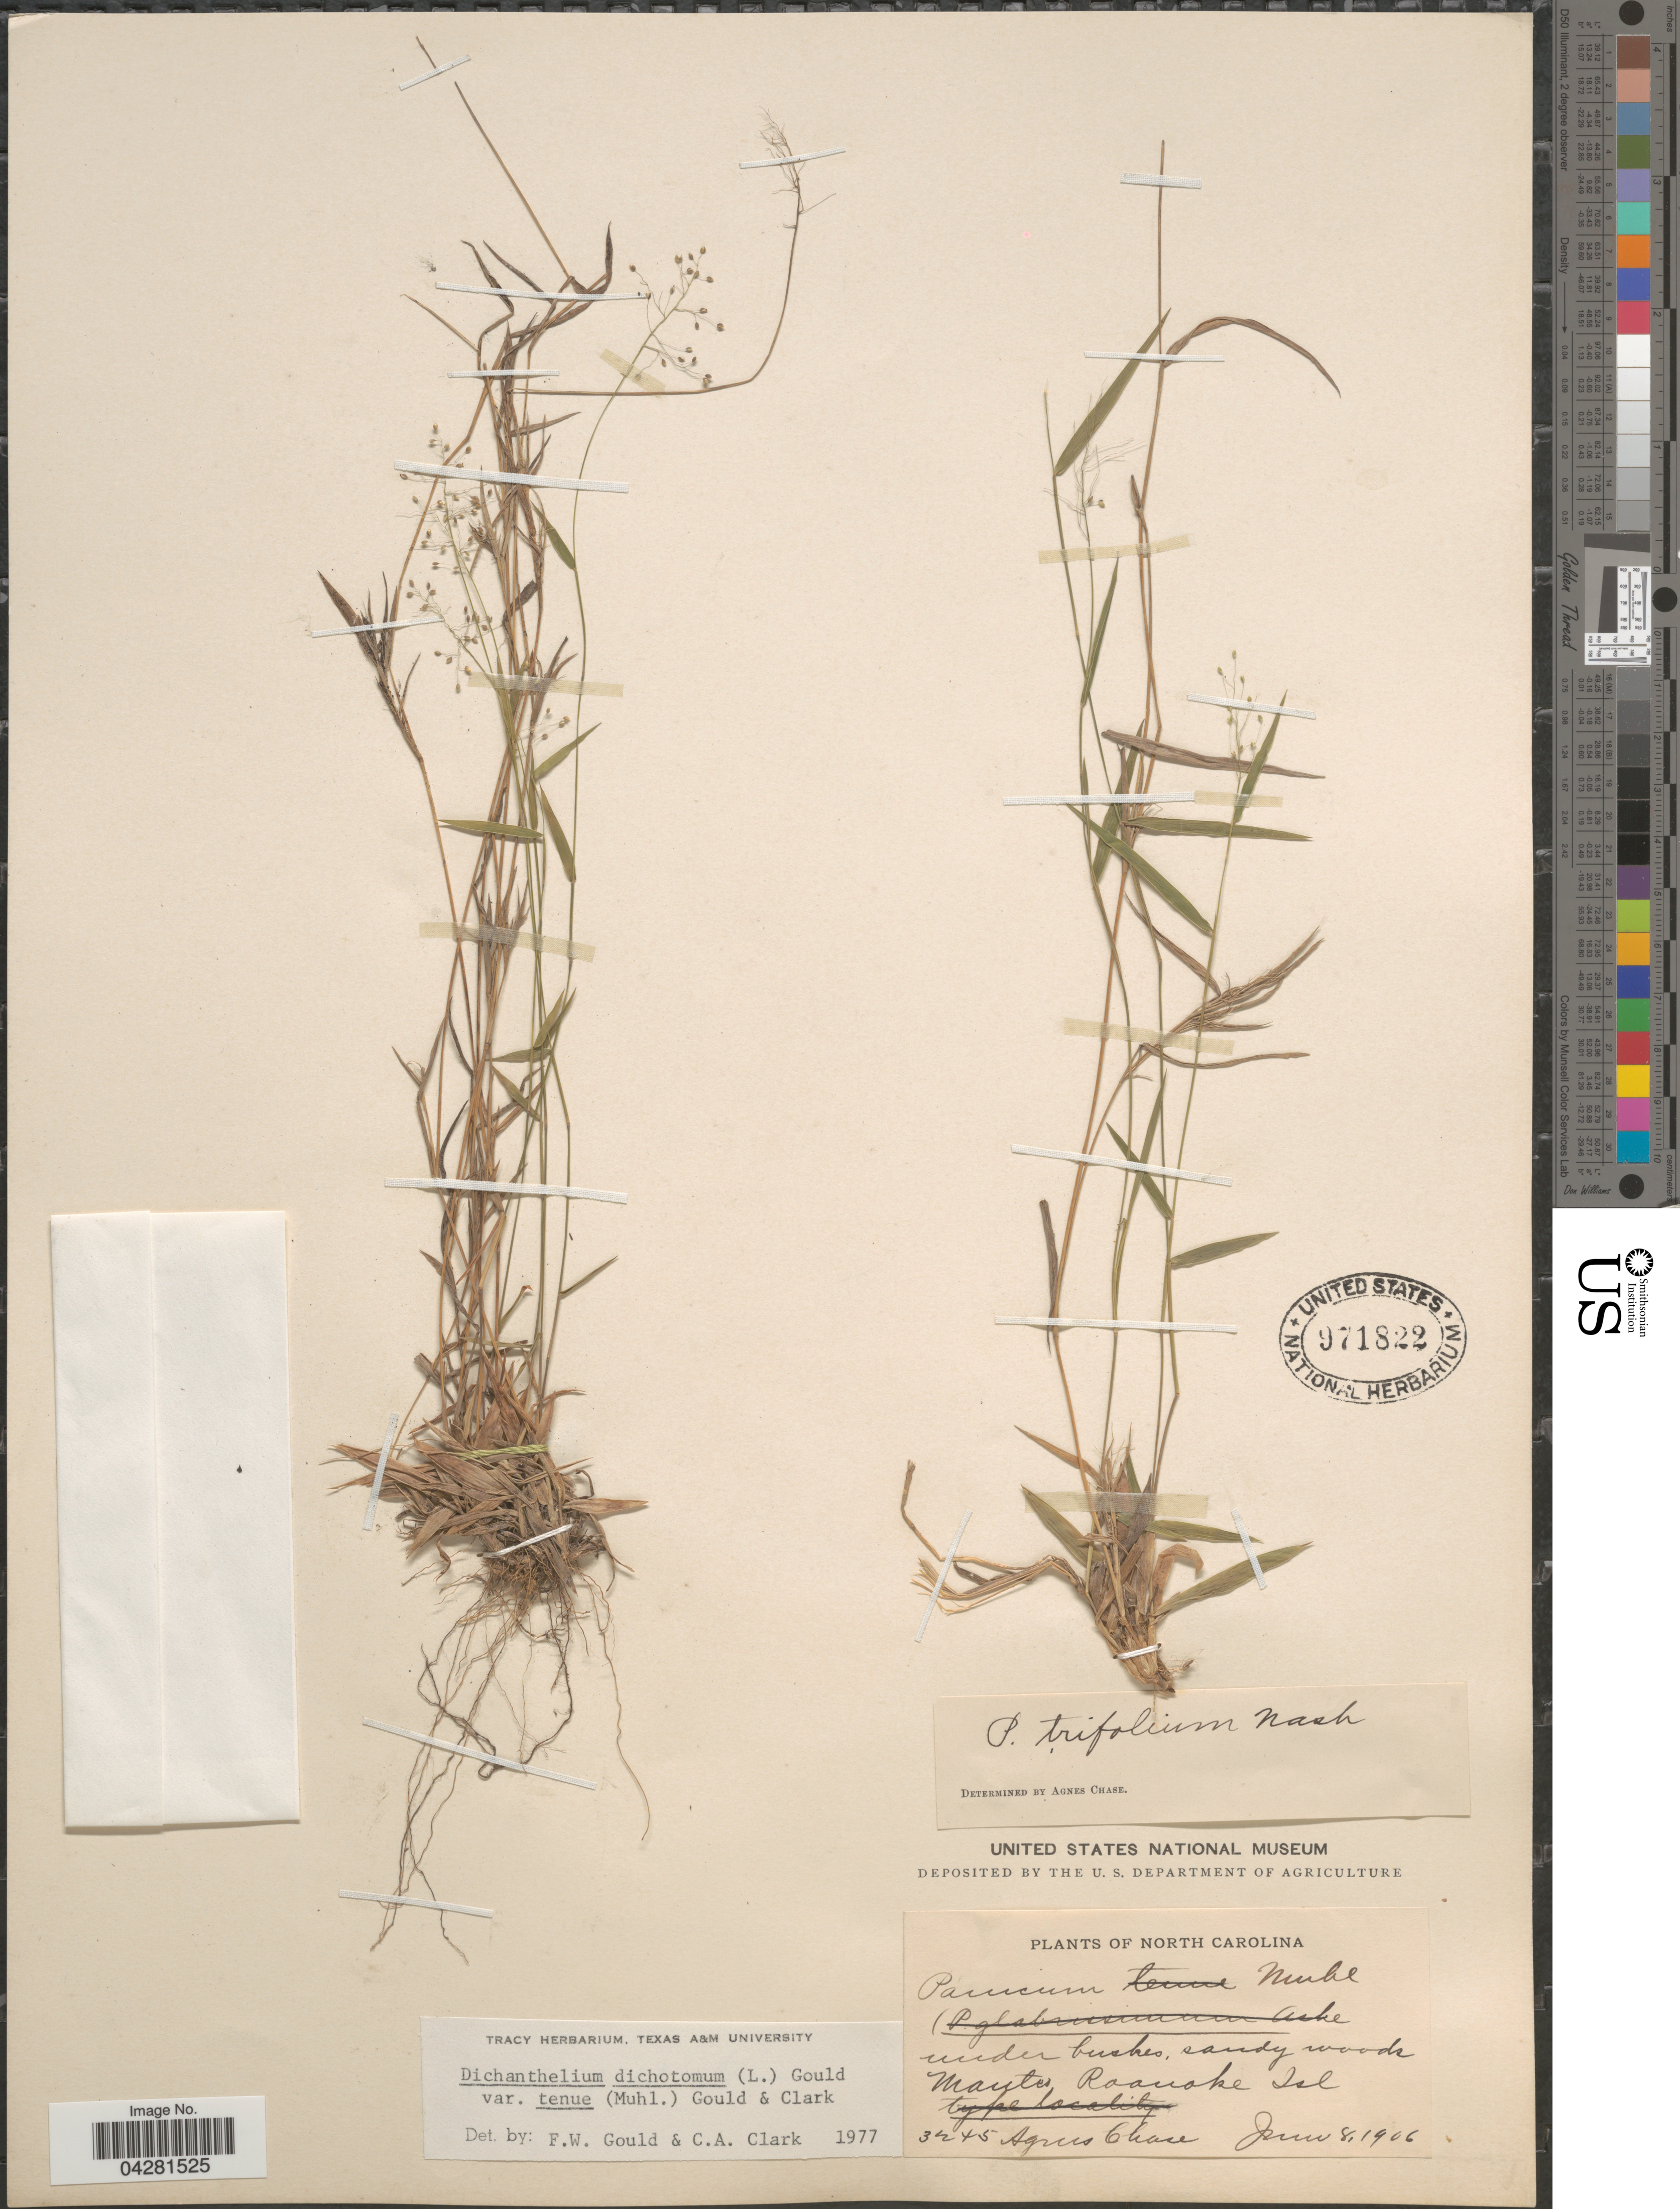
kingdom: Plantae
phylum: Tracheophyta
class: Liliopsida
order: Poales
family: Poaceae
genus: Dichanthelium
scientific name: Dichanthelium dichotomum var. unciphyllum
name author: (Trin.) Davidse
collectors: A. Chase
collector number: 3245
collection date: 1906-06-08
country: United States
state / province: North Carolina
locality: Sandy woods Mauteo, Roanoke Isl.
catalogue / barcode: US 971822